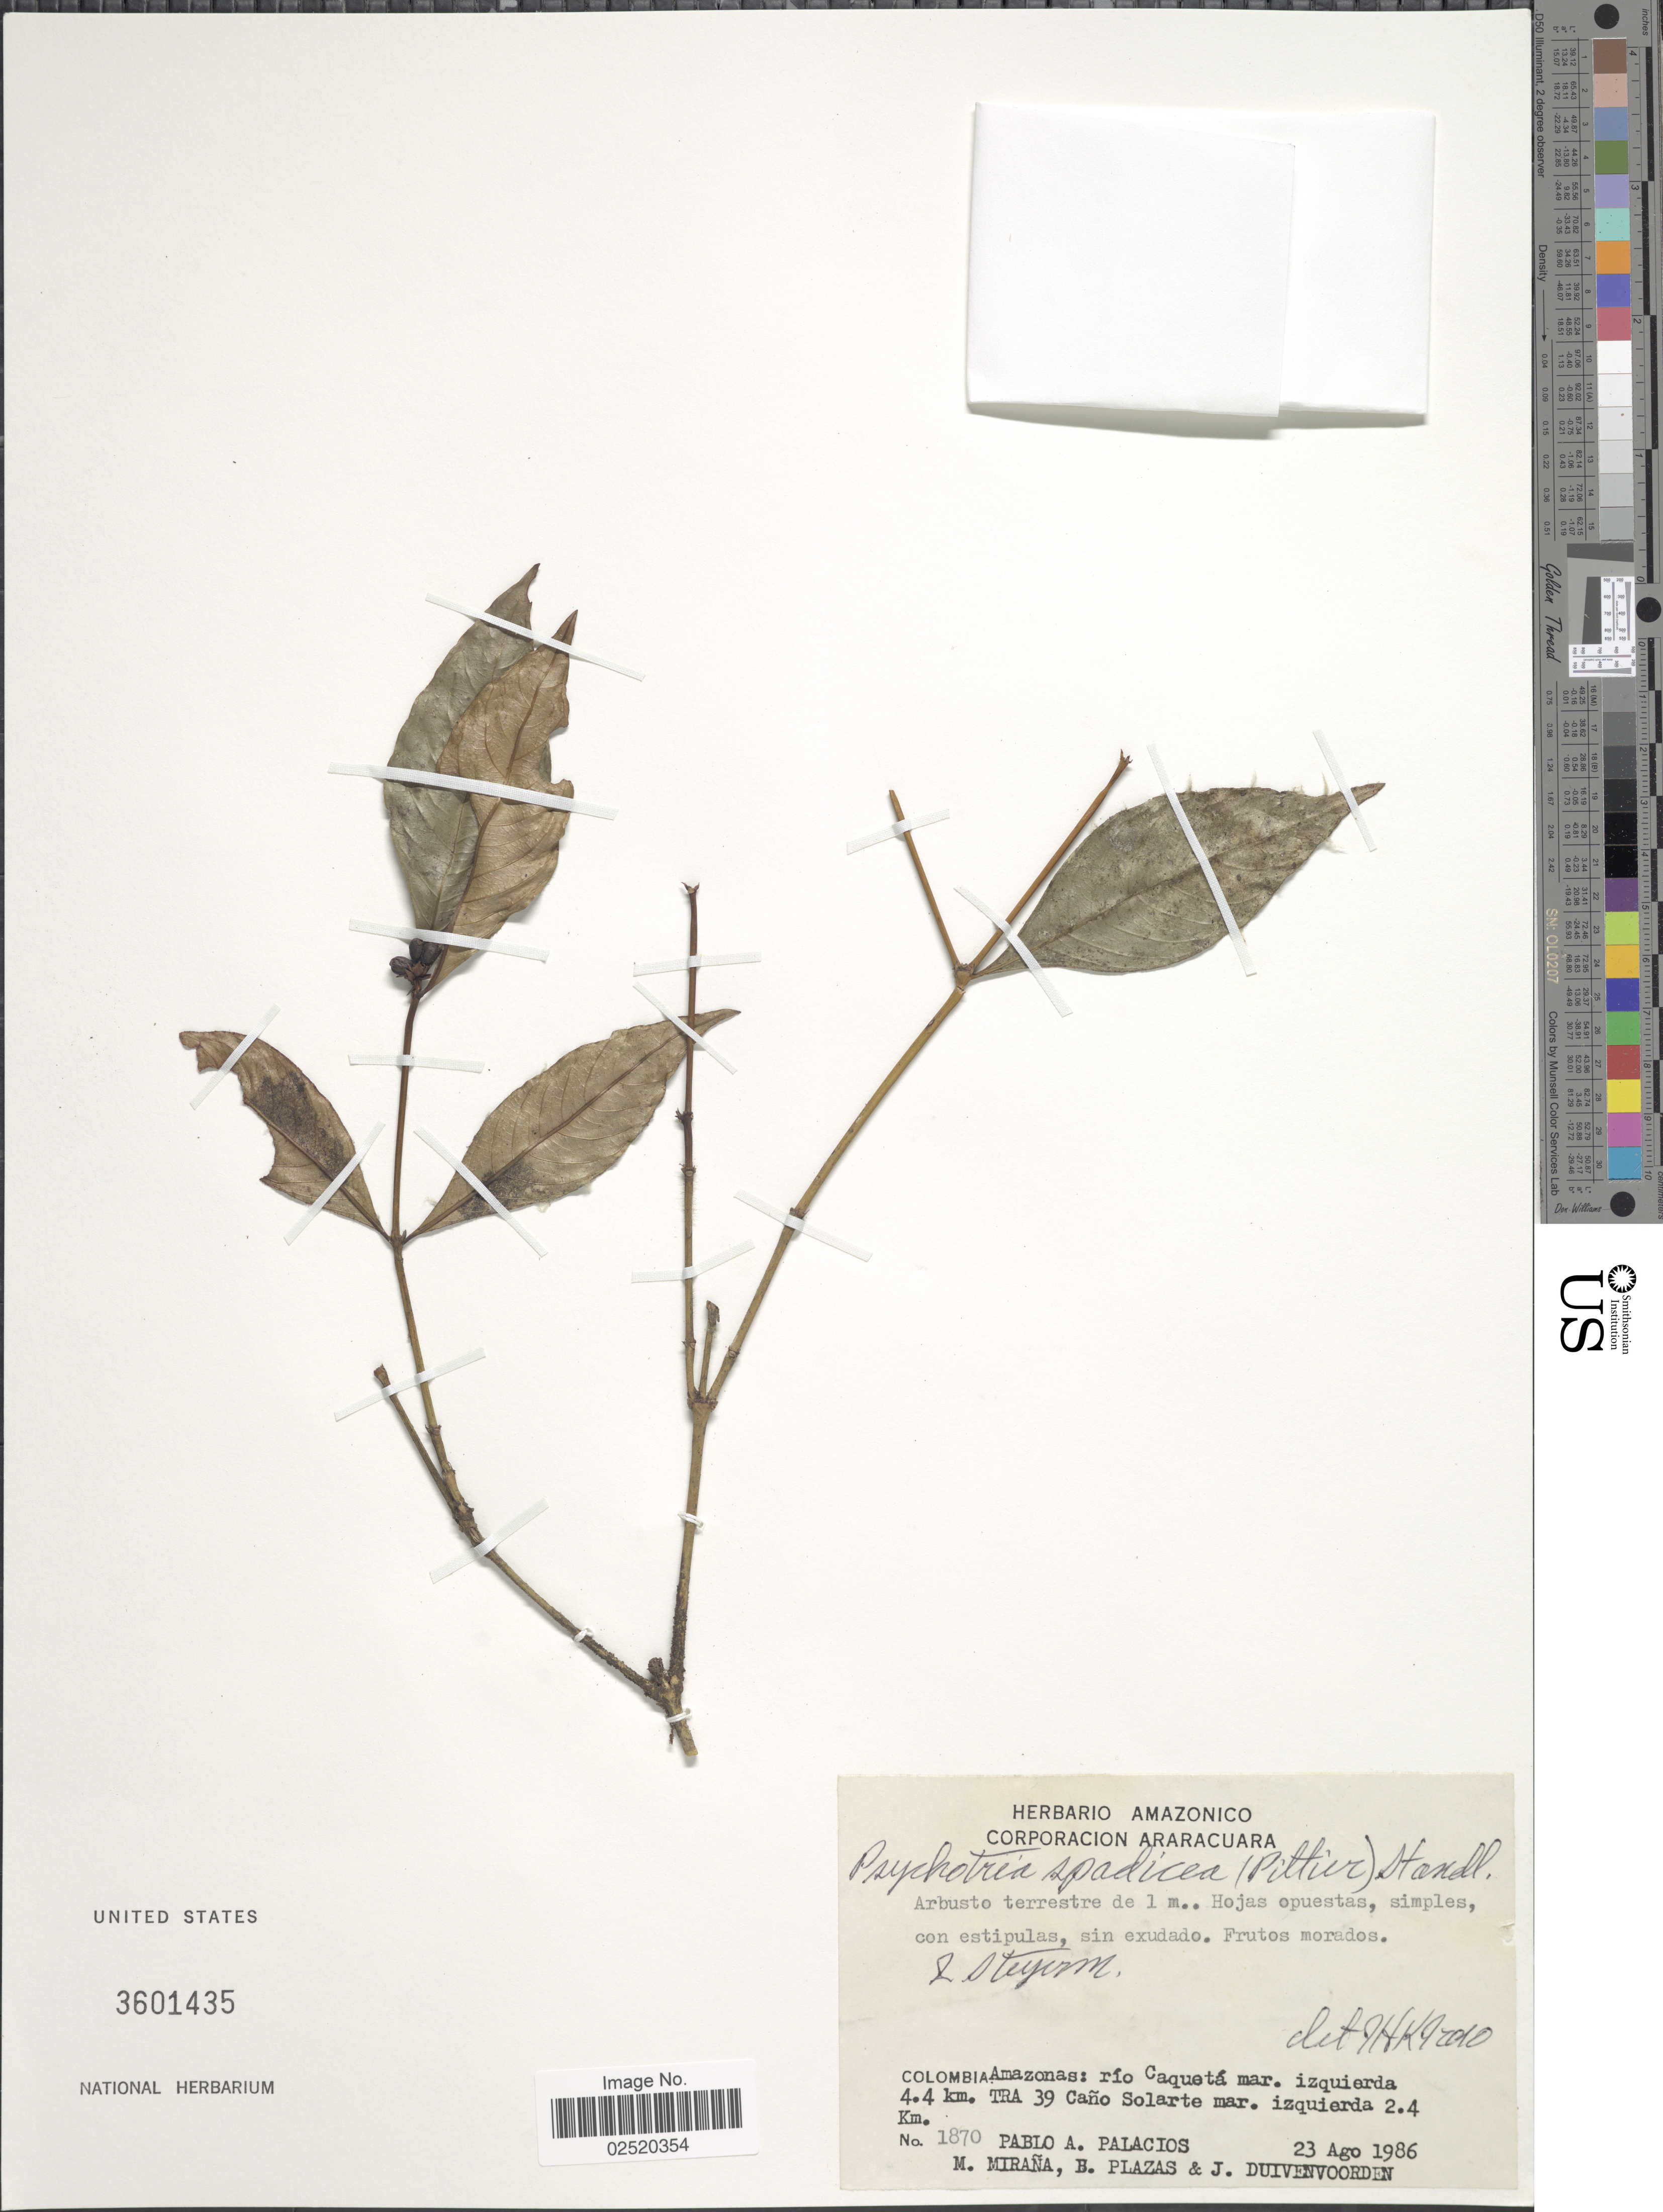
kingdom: Plantae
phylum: Tracheophyta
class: Magnoliopsida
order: Gentianales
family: Rubiaceae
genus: Psychotria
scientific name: Psychotria spadicea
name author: (Pittier) Standl. & Steyerm.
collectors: P. Palacios, M. Miraña, B. Plazas & J. Duivenvoorden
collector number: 1870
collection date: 1986-08-23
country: Colombia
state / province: Amazônas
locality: Colombia: Amazonas, rio Caqueta mar. izqueirda 4.4 km. Tra 39 Cano Solarte mar. izquierda 2.4 km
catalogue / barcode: US 3601435